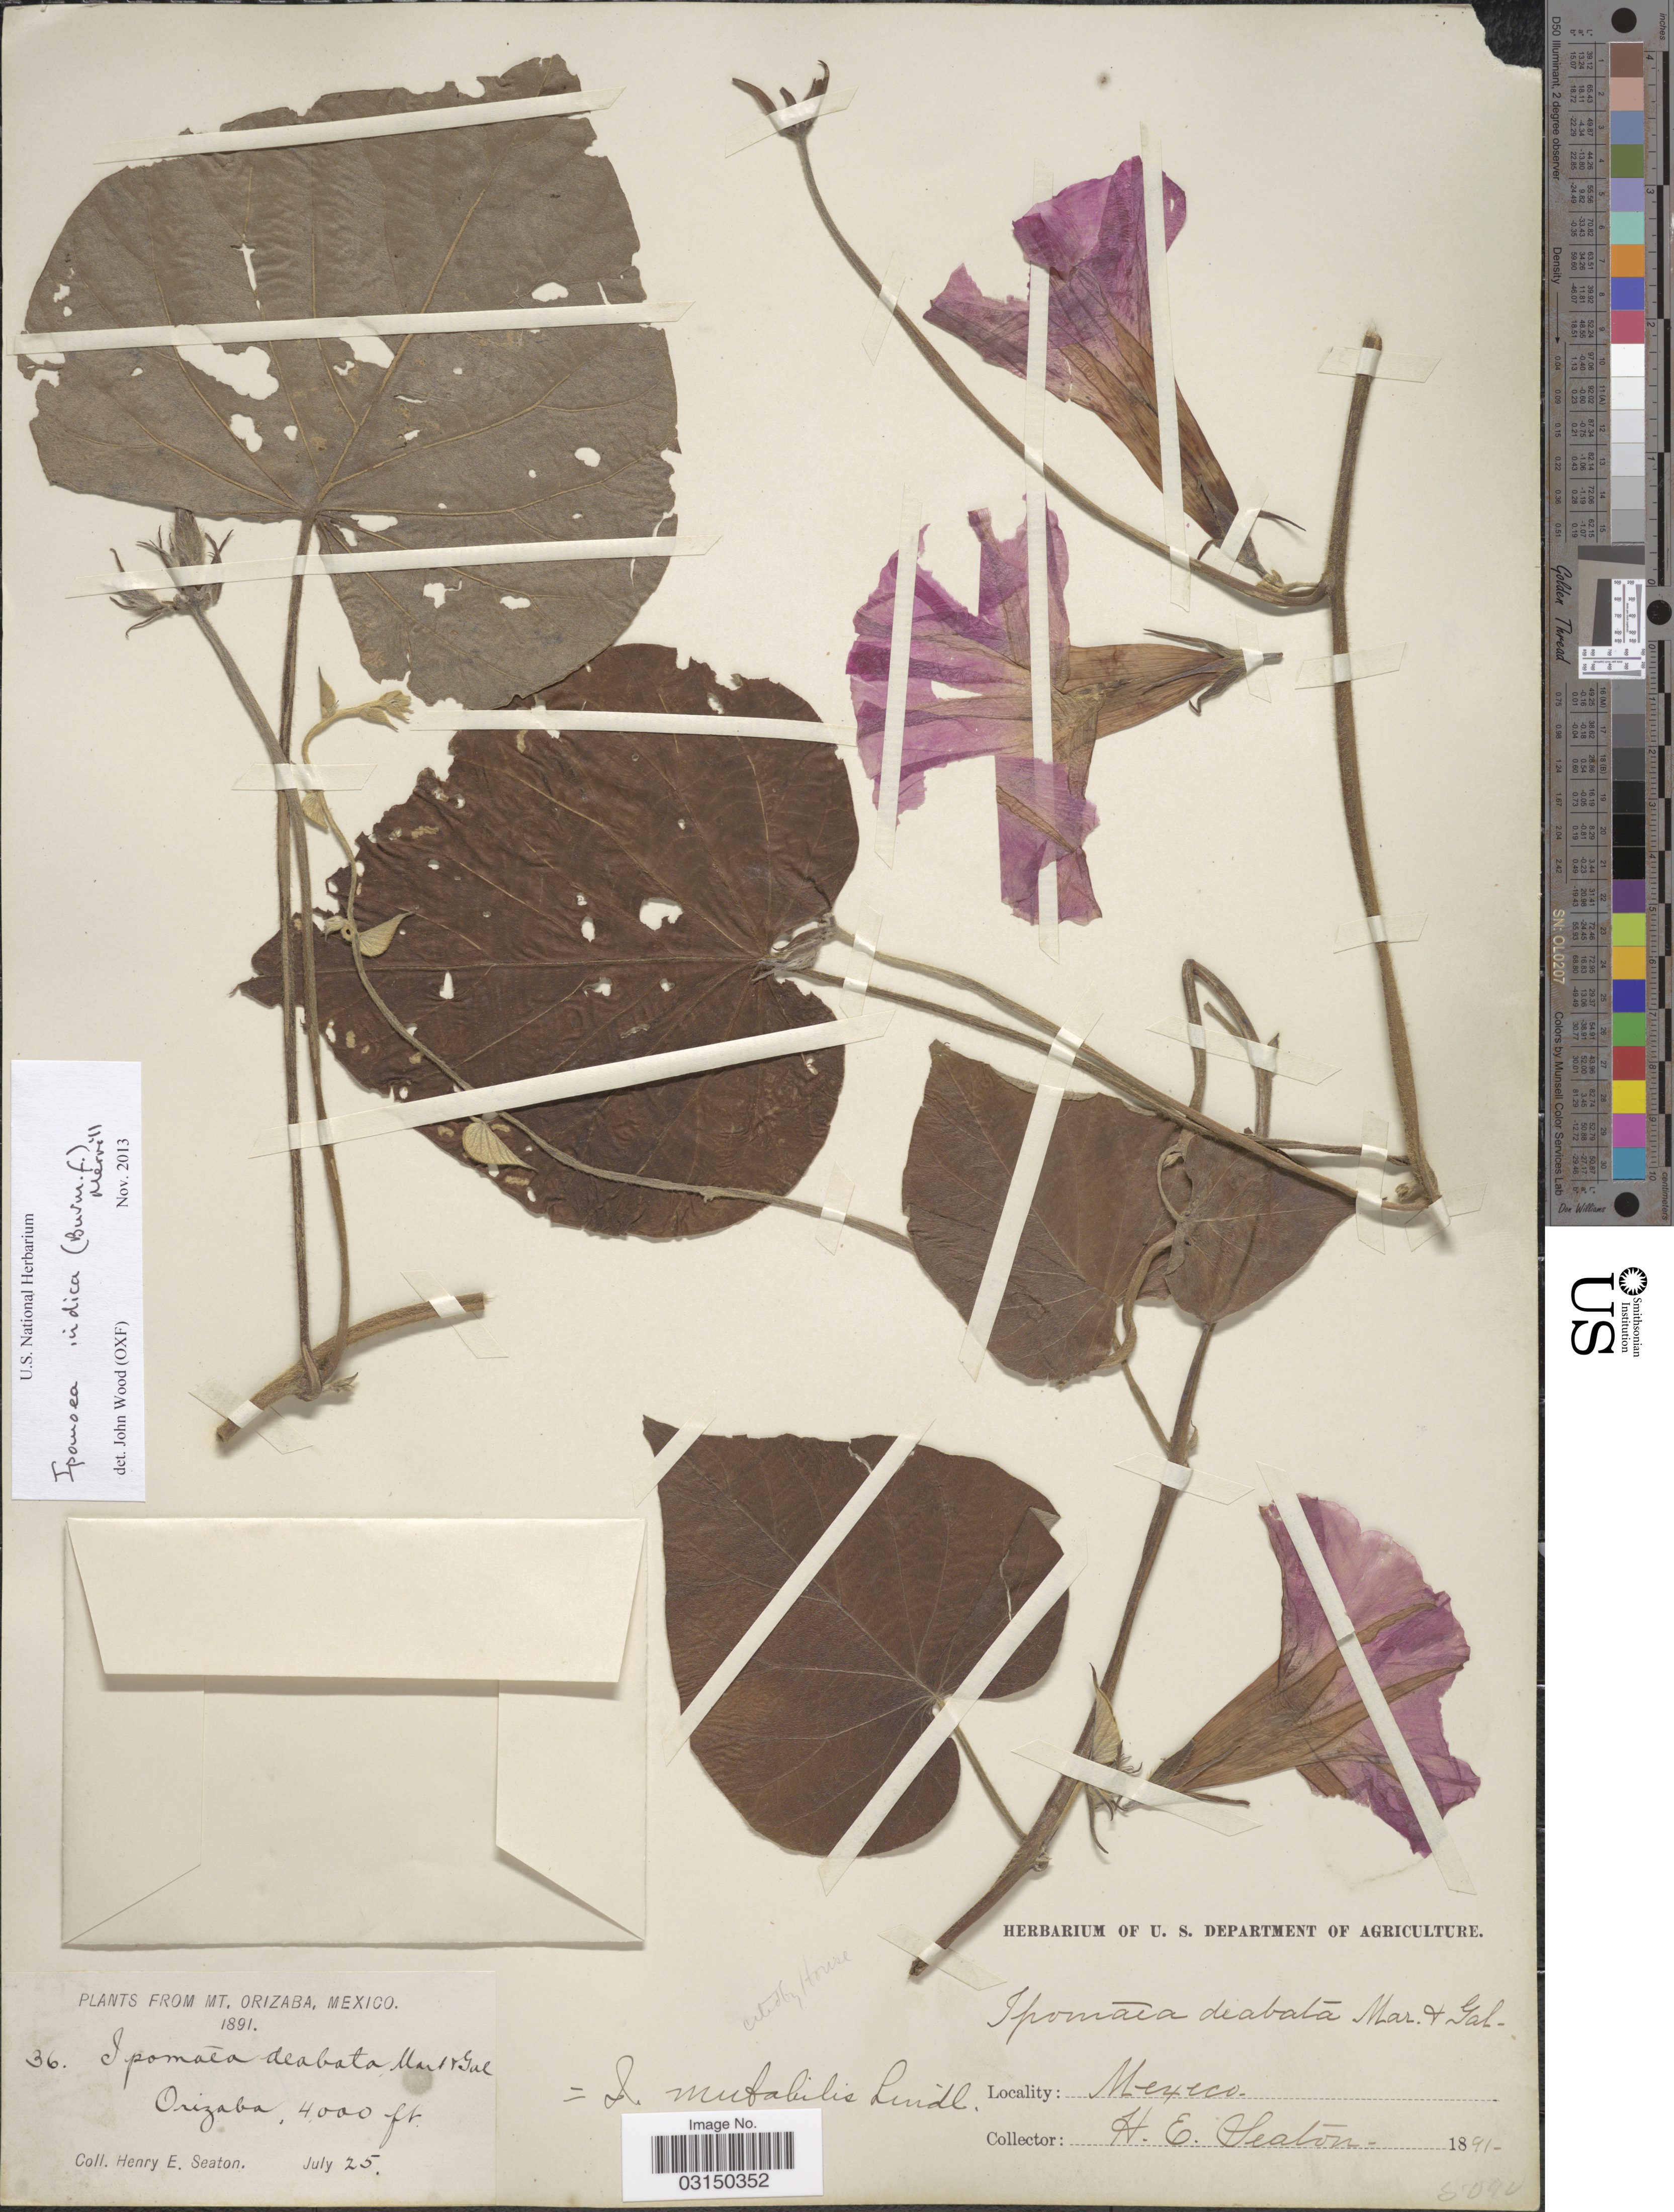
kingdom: Plantae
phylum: Tracheophyta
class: Magnoliopsida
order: Solanales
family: Convolvulaceae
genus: Ipomoea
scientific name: Ipomoea indica (Burm.) Merr. var. indica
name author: (Burm.) Merr.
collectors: H. E. Seaton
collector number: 36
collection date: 1891-07-25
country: Mexico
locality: Mt. Orizaba. Orizaba.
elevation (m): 1219